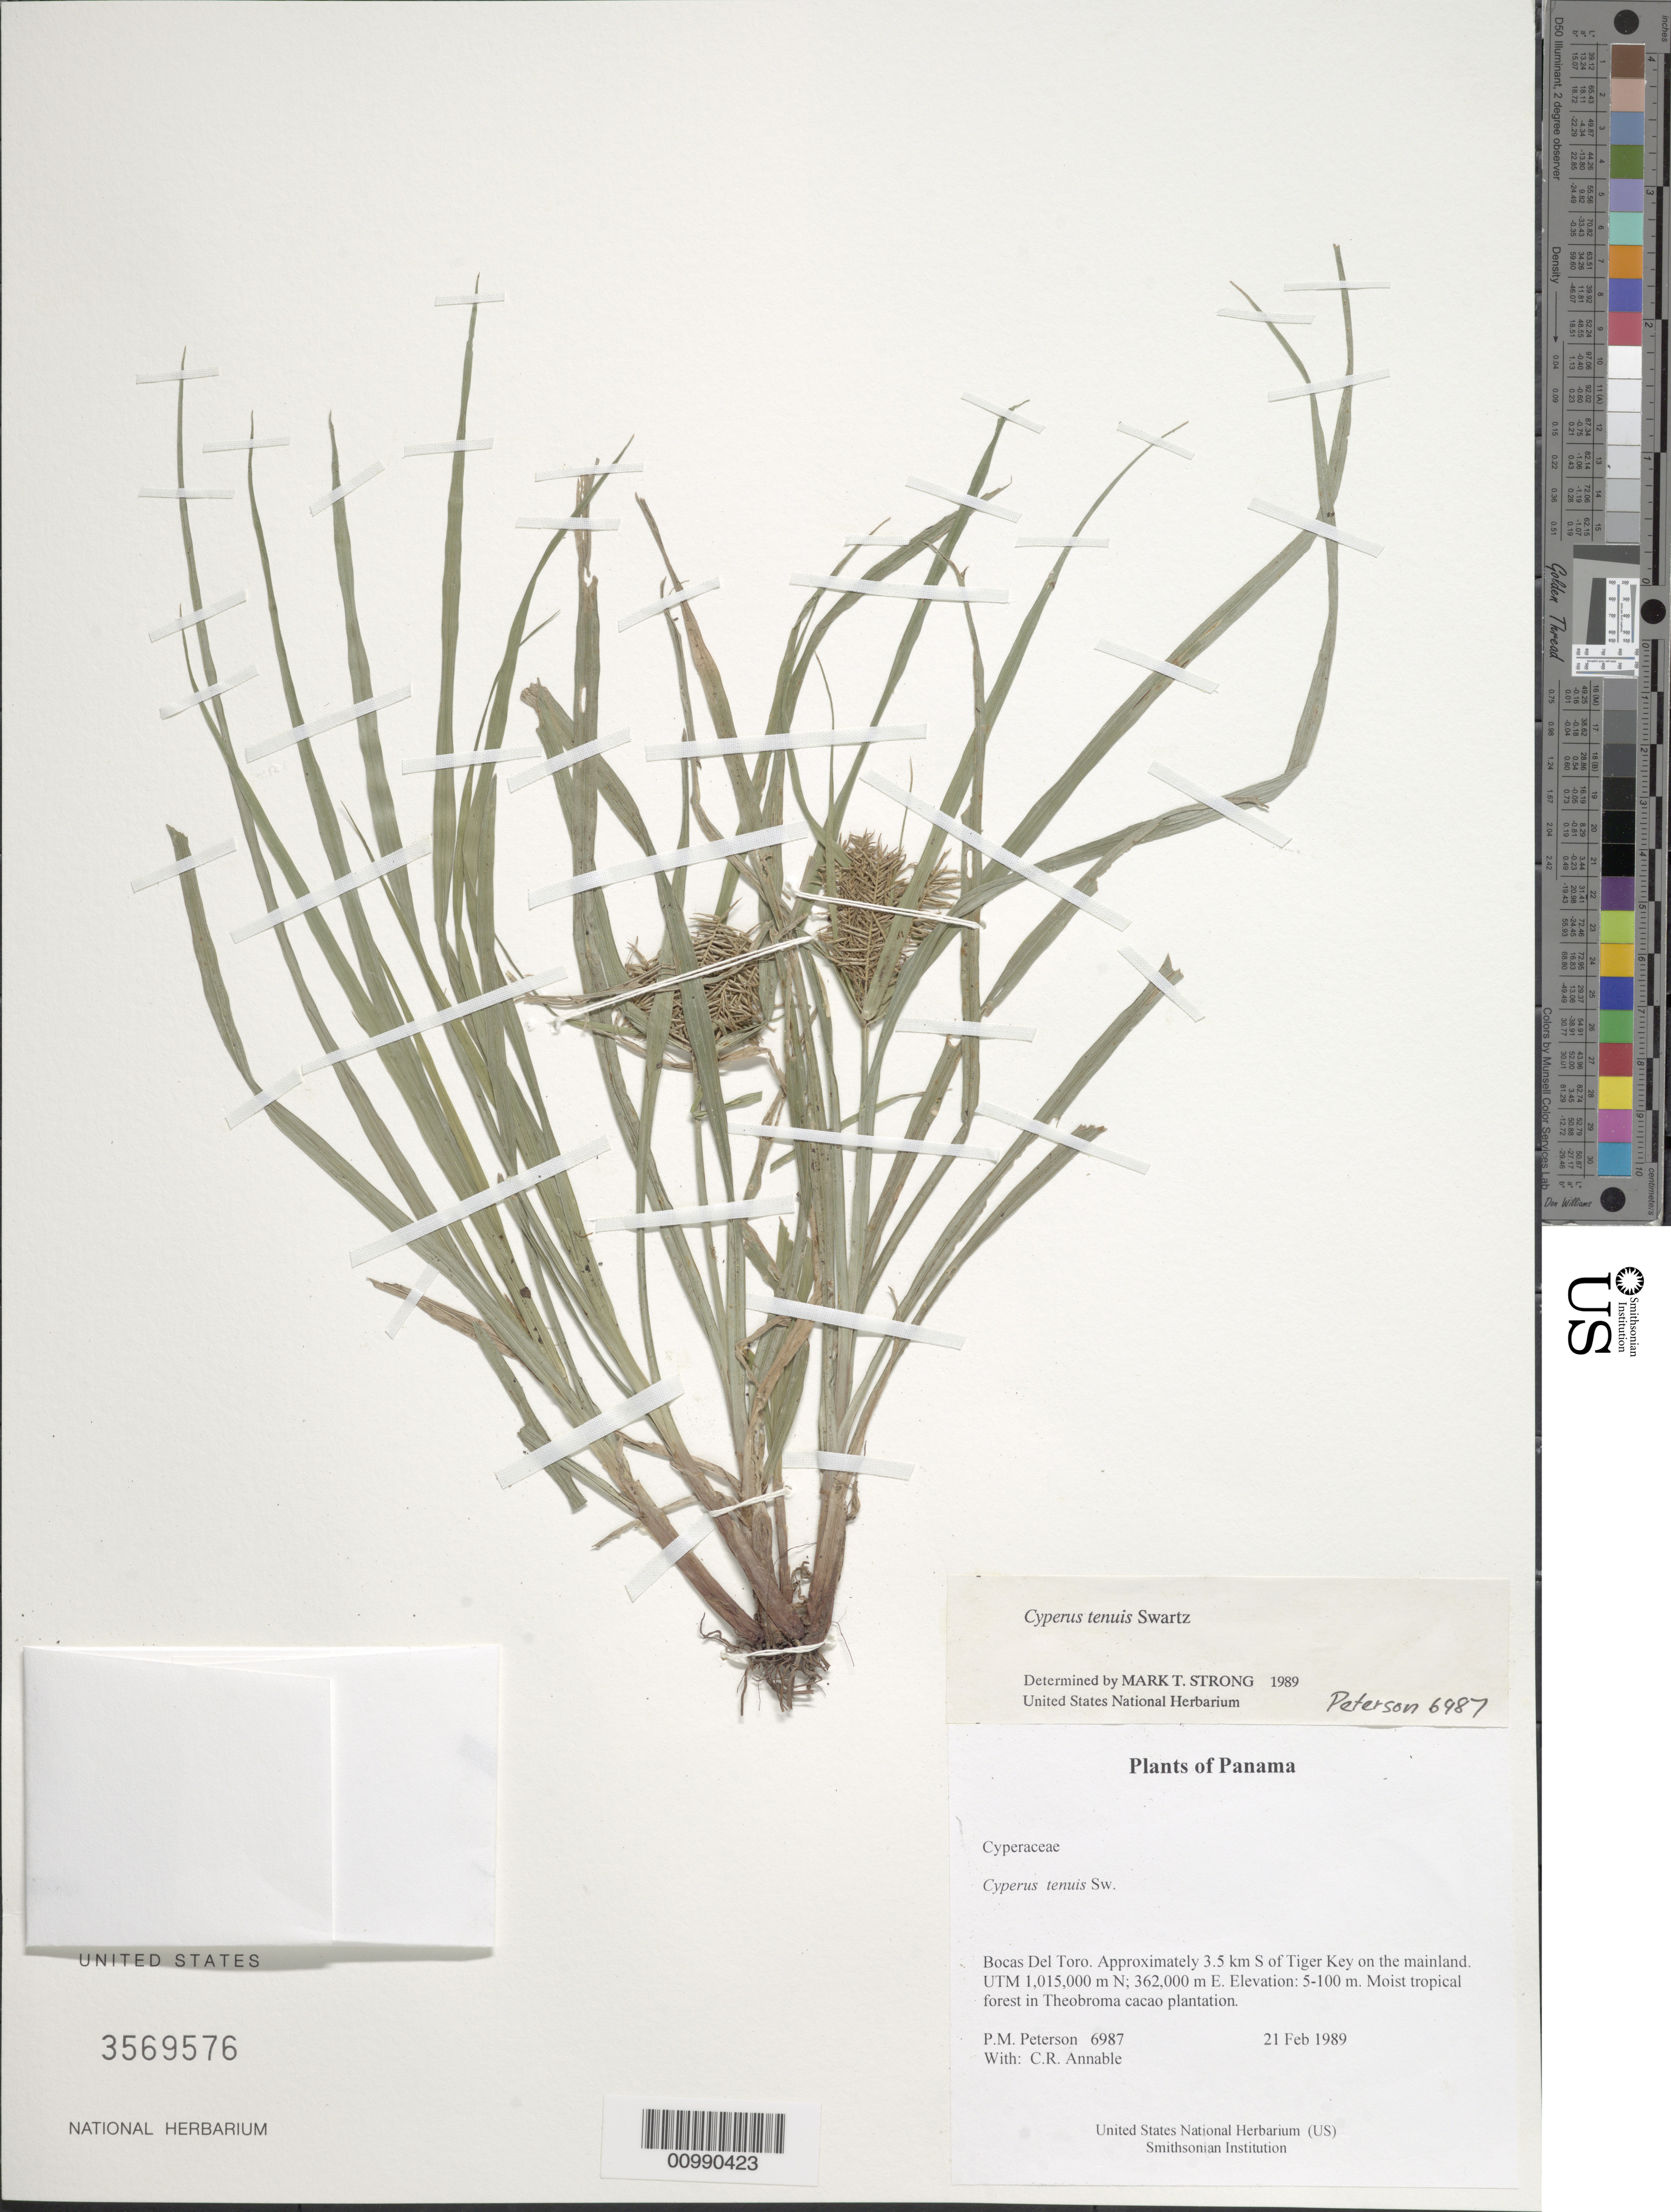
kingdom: Plantae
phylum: Tracheophyta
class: Liliopsida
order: Poales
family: Cyperaceae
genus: Cyperus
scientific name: Cyperus tenuis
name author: Sw.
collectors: P. M. Peterson & C. R. Annable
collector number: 06987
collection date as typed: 21 Feb 1989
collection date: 1989-02-21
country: Panama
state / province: Bocas del Toro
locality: Approximately 3.5 km S of Tiger Key on the mainland. UTM 1,015,000 m N; 362,000 m E.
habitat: Moist tropical forest in Theobroma cacao plantation.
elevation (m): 5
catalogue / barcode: US 3569576